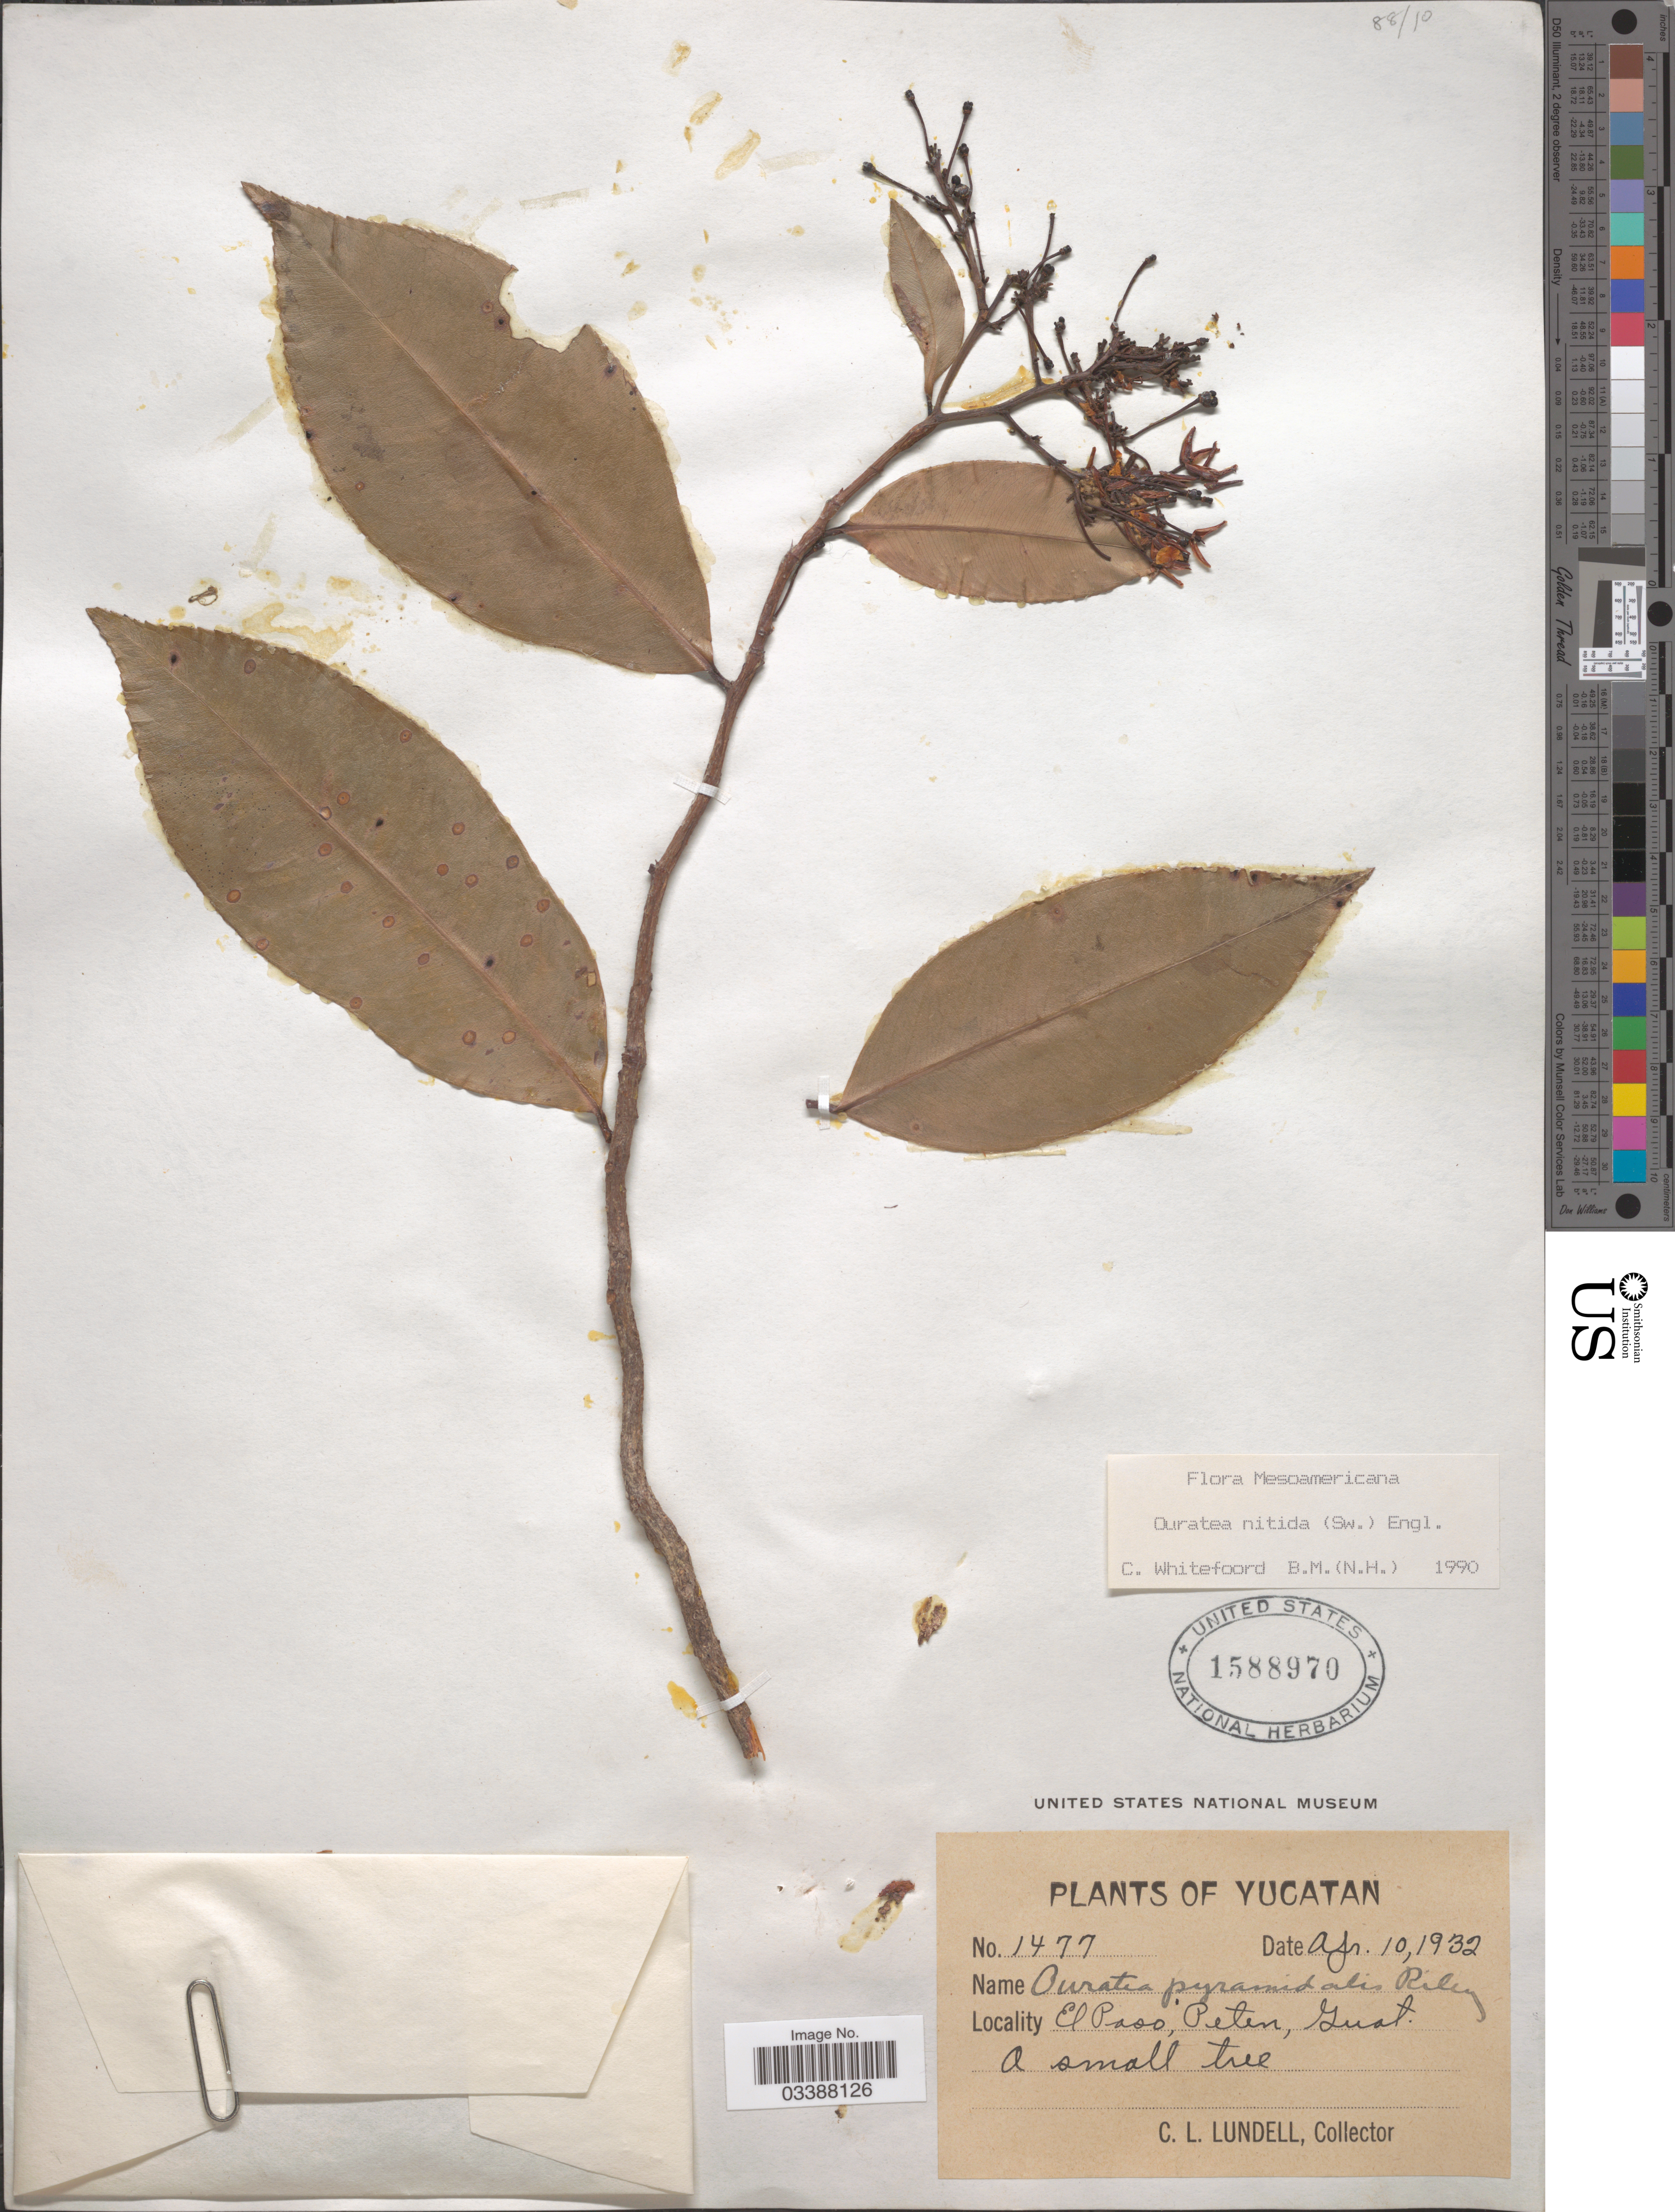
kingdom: Plantae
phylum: Tracheophyta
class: Magnoliopsida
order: Malpighiales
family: Ochnaceae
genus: Ouratea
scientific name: Ouratea nitida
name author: (Sw.) Engl.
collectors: C. L. Lundell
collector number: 1477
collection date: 1932-04-10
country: Guatemala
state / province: El Petén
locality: El Paso, Peten, Guat.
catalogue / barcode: US 1588970